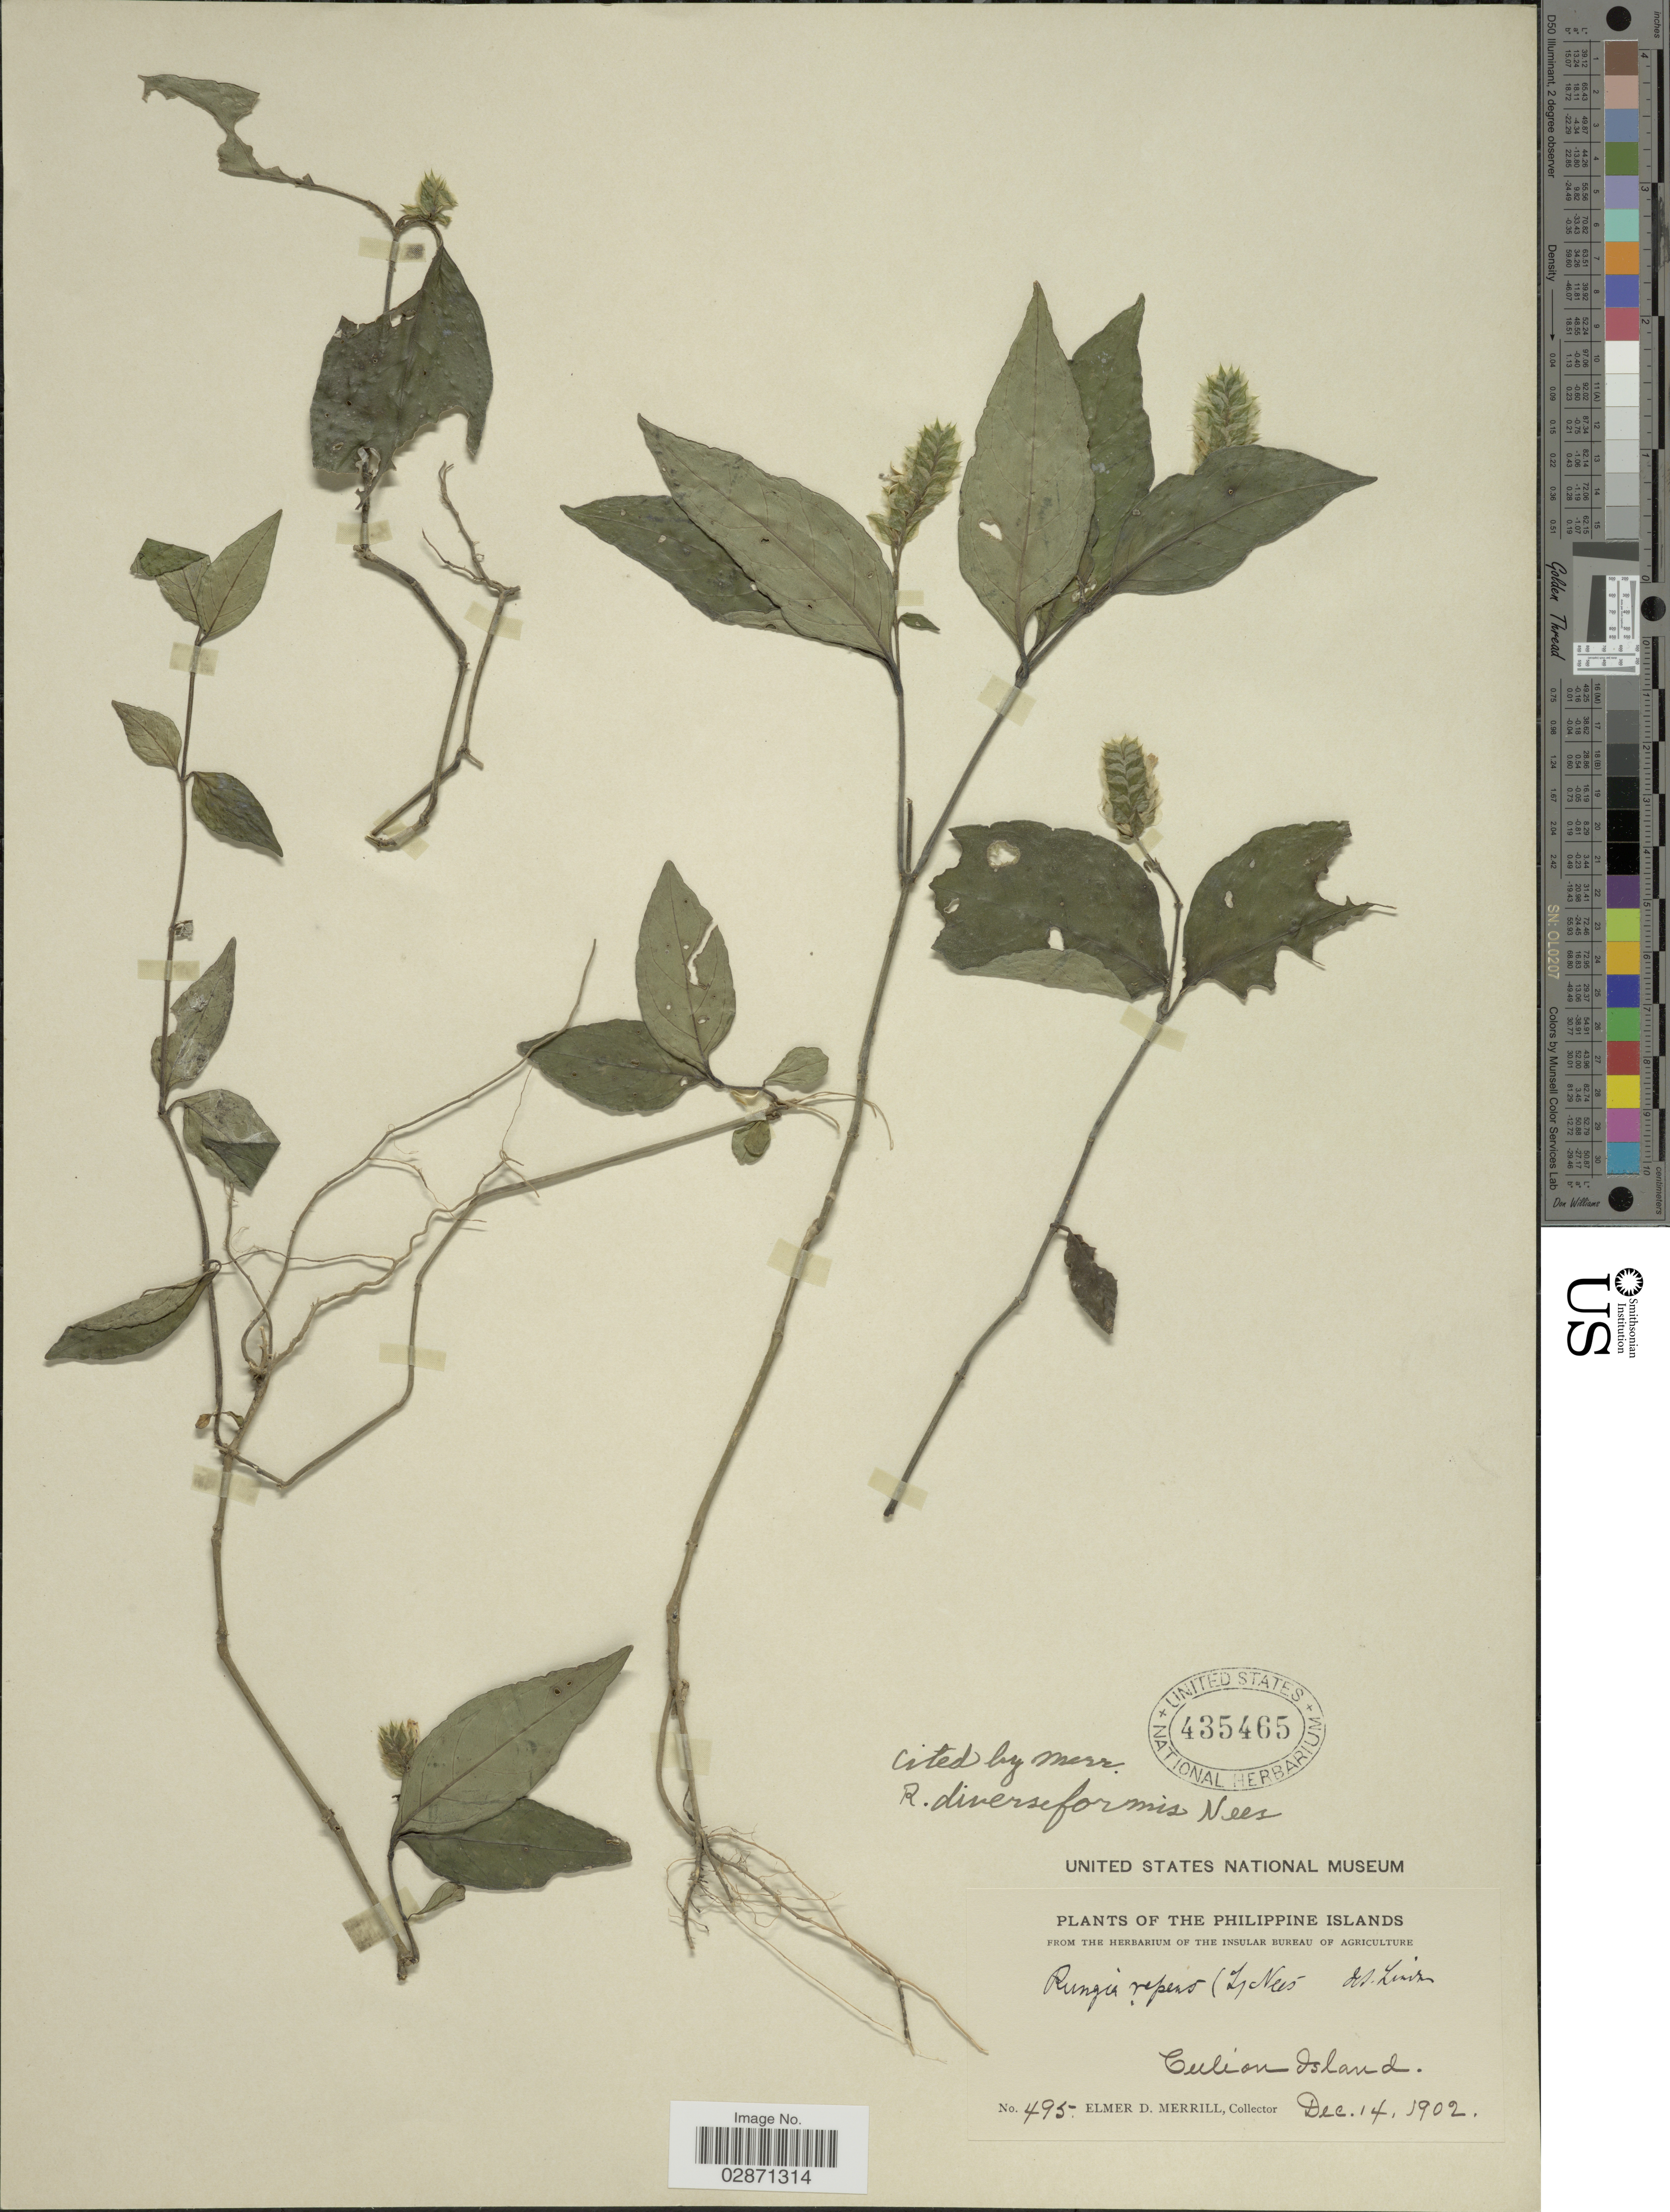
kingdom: Plantae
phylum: Tracheophyta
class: Magnoliopsida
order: Lamiales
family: Acanthaceae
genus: Rungia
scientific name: Rungia diversiformis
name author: Nees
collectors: E. D. Merrill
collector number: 495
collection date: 1902-12-14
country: Philippines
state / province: Mimaropa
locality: Culion Island.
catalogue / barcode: US 435465